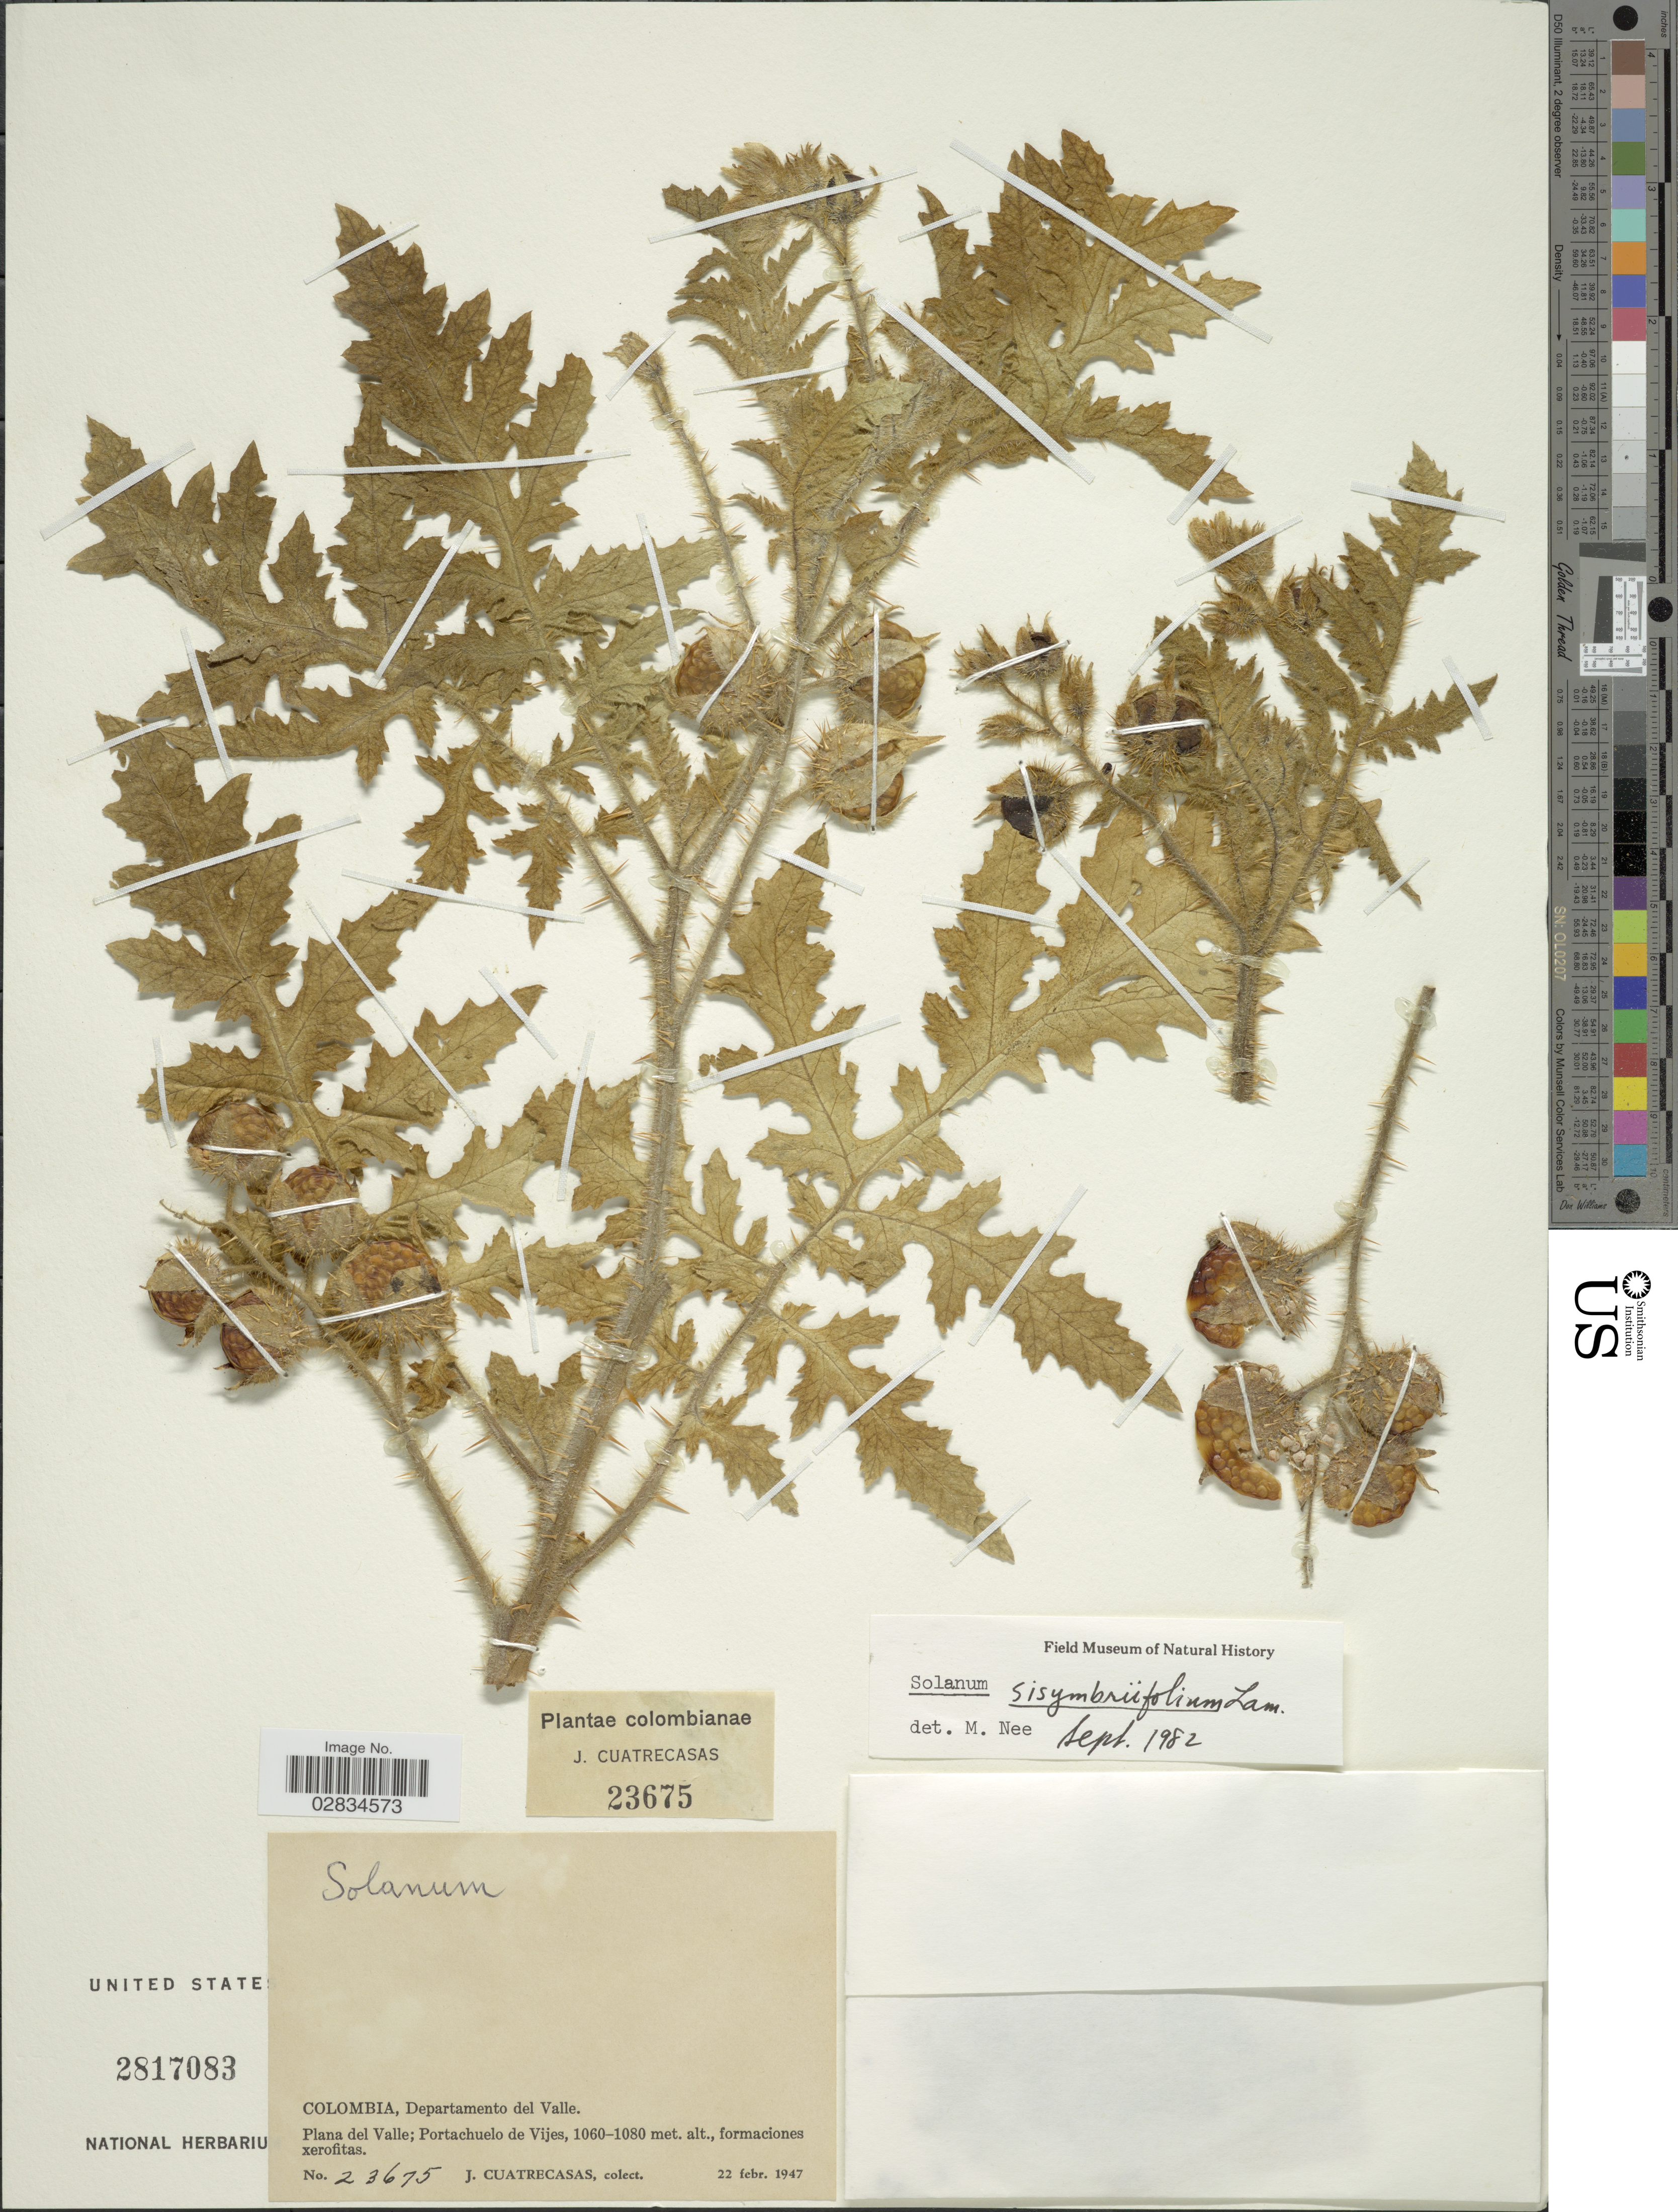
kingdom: Plantae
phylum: Tracheophyta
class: Magnoliopsida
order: Solanales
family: Solanaceae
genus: Solanum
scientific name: Solanum sisymbriifolium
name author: Lam.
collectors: J. Cuatrecasas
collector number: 23675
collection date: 1947-02-22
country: Colombia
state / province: Valle del Cauca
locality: Departamento del Valle. Plana del Valle; Portachuelo de Vijes.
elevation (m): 1060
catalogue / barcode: US 2817083